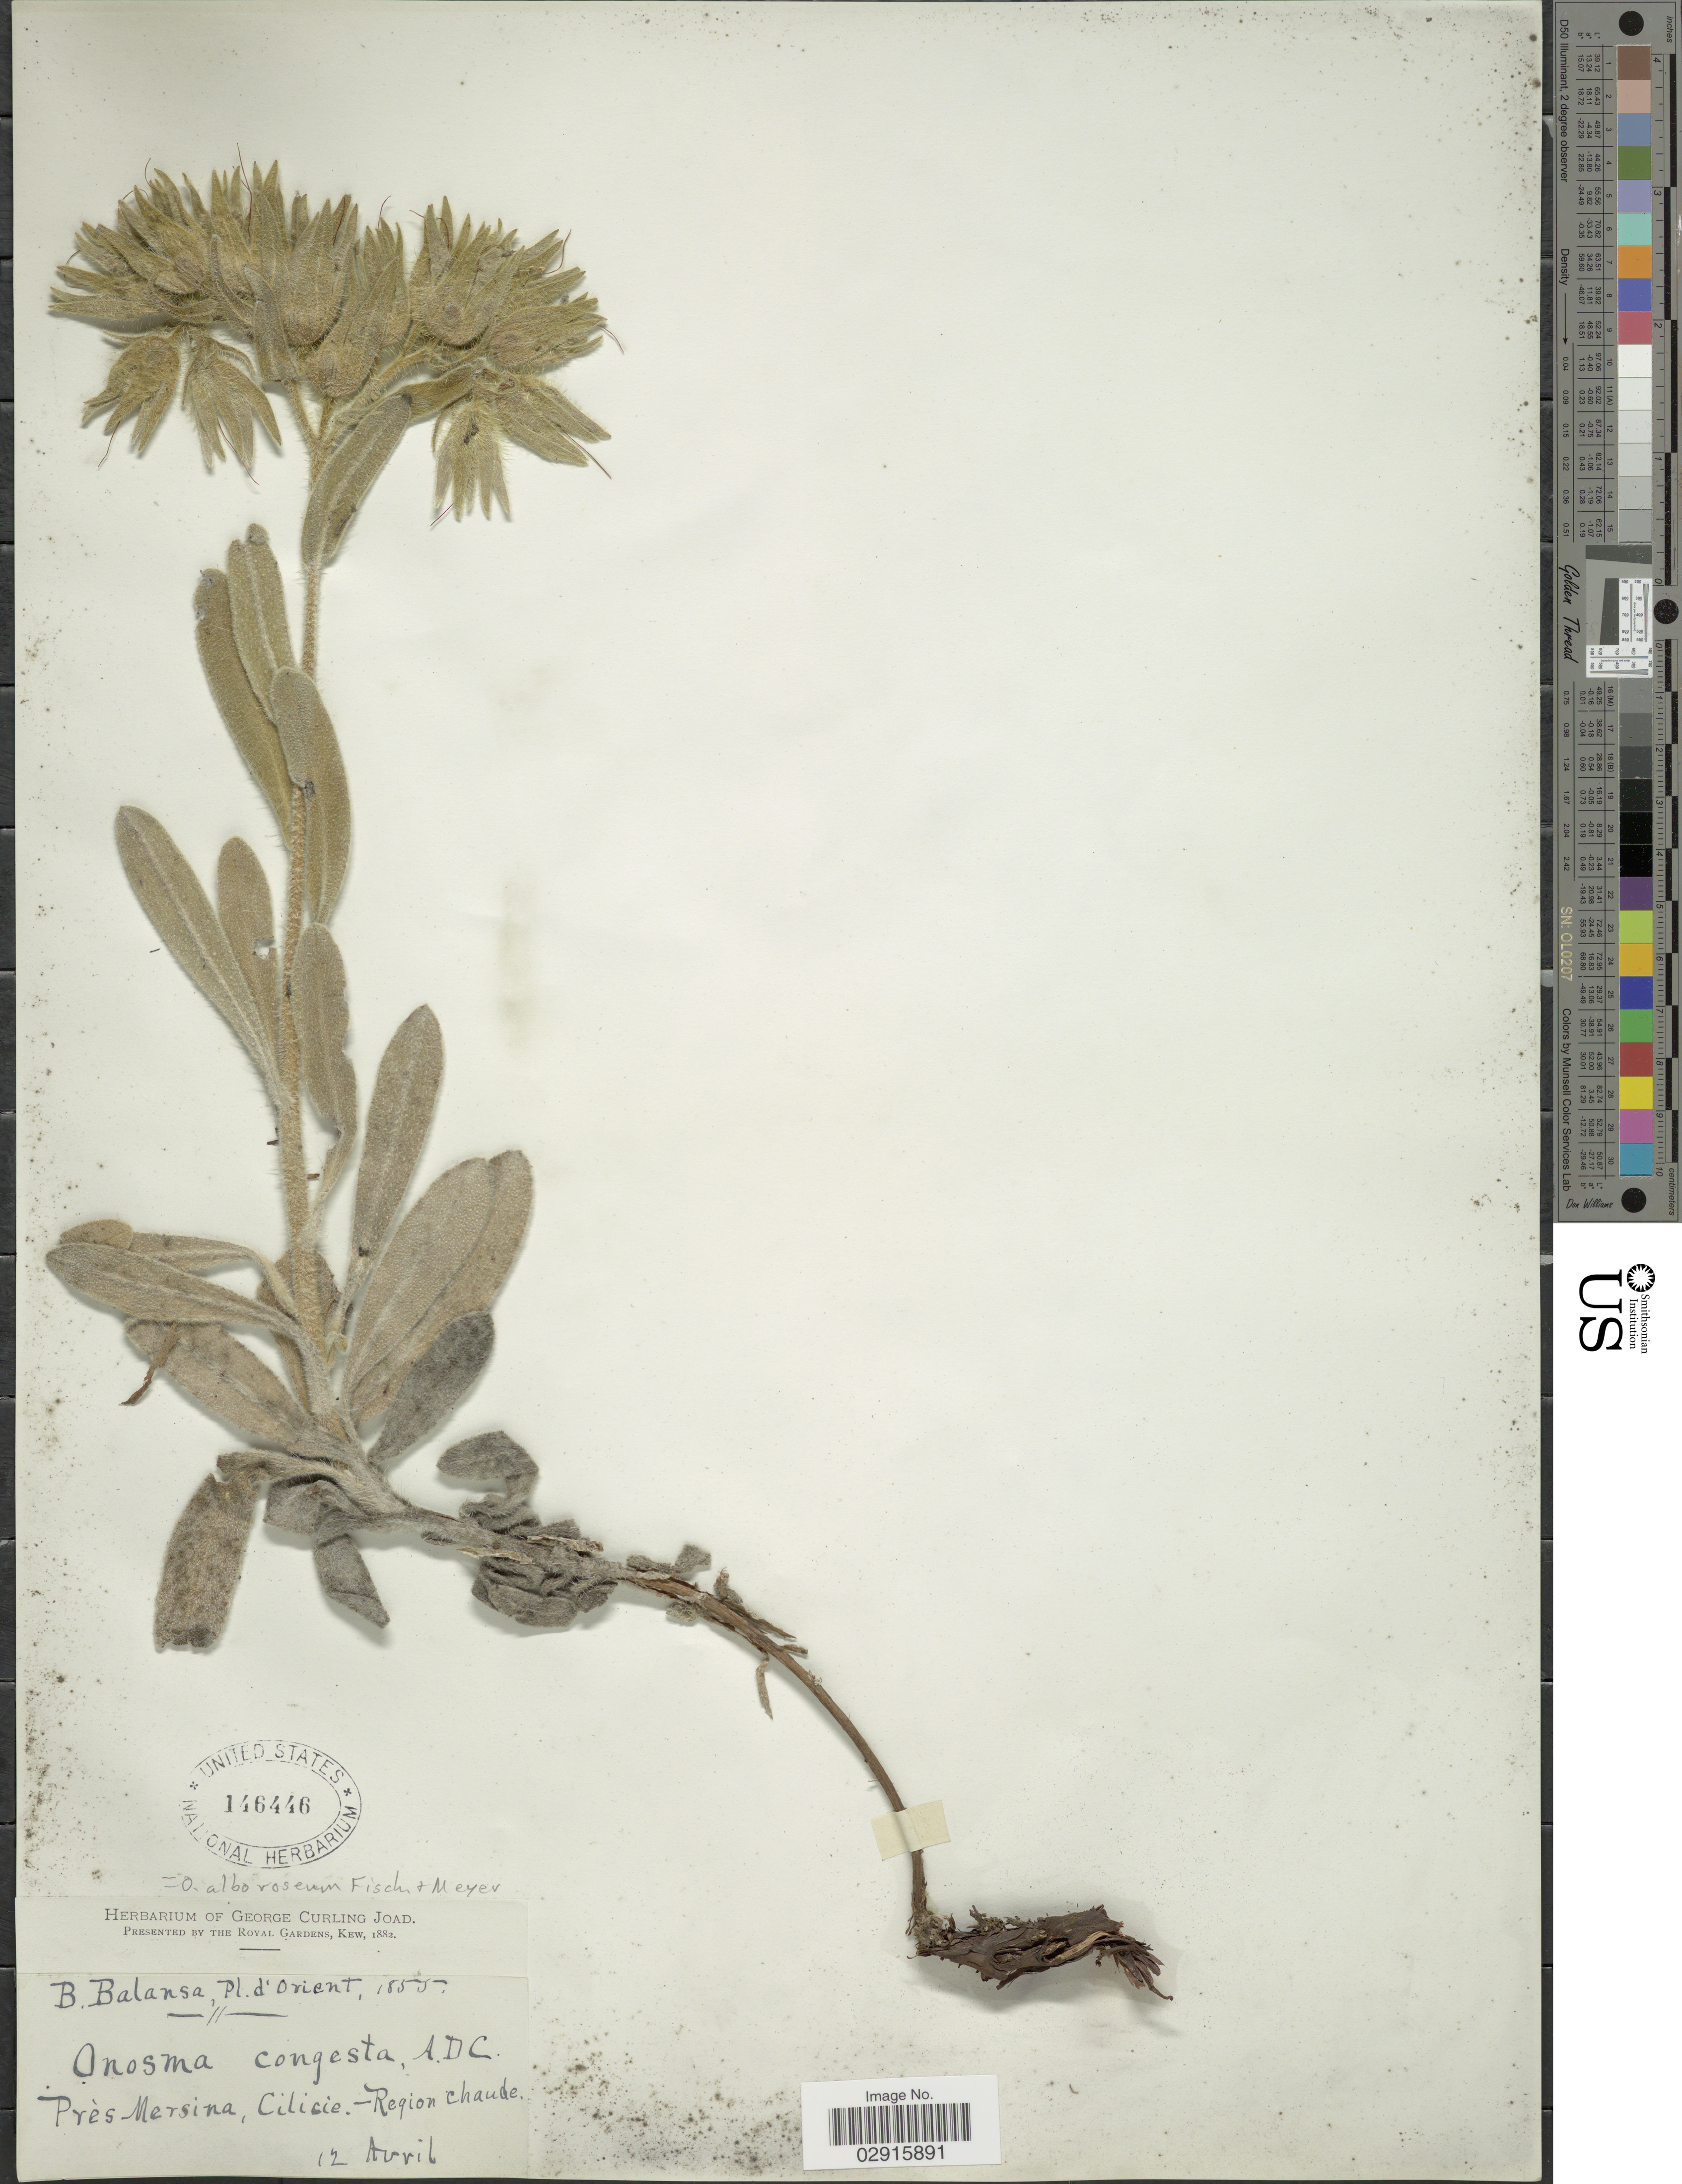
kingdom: Plantae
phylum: Tracheophyta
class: Magnoliopsida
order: Boraginales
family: Boraginaceae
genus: Onosma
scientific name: Onosma albo-roseum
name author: Fisch. & C.A. Mey.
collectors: B. Balansa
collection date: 1855-04-12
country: Turkey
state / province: Mersin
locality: Près Mersina, Cilicie-Region Chaude.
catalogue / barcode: US 146446